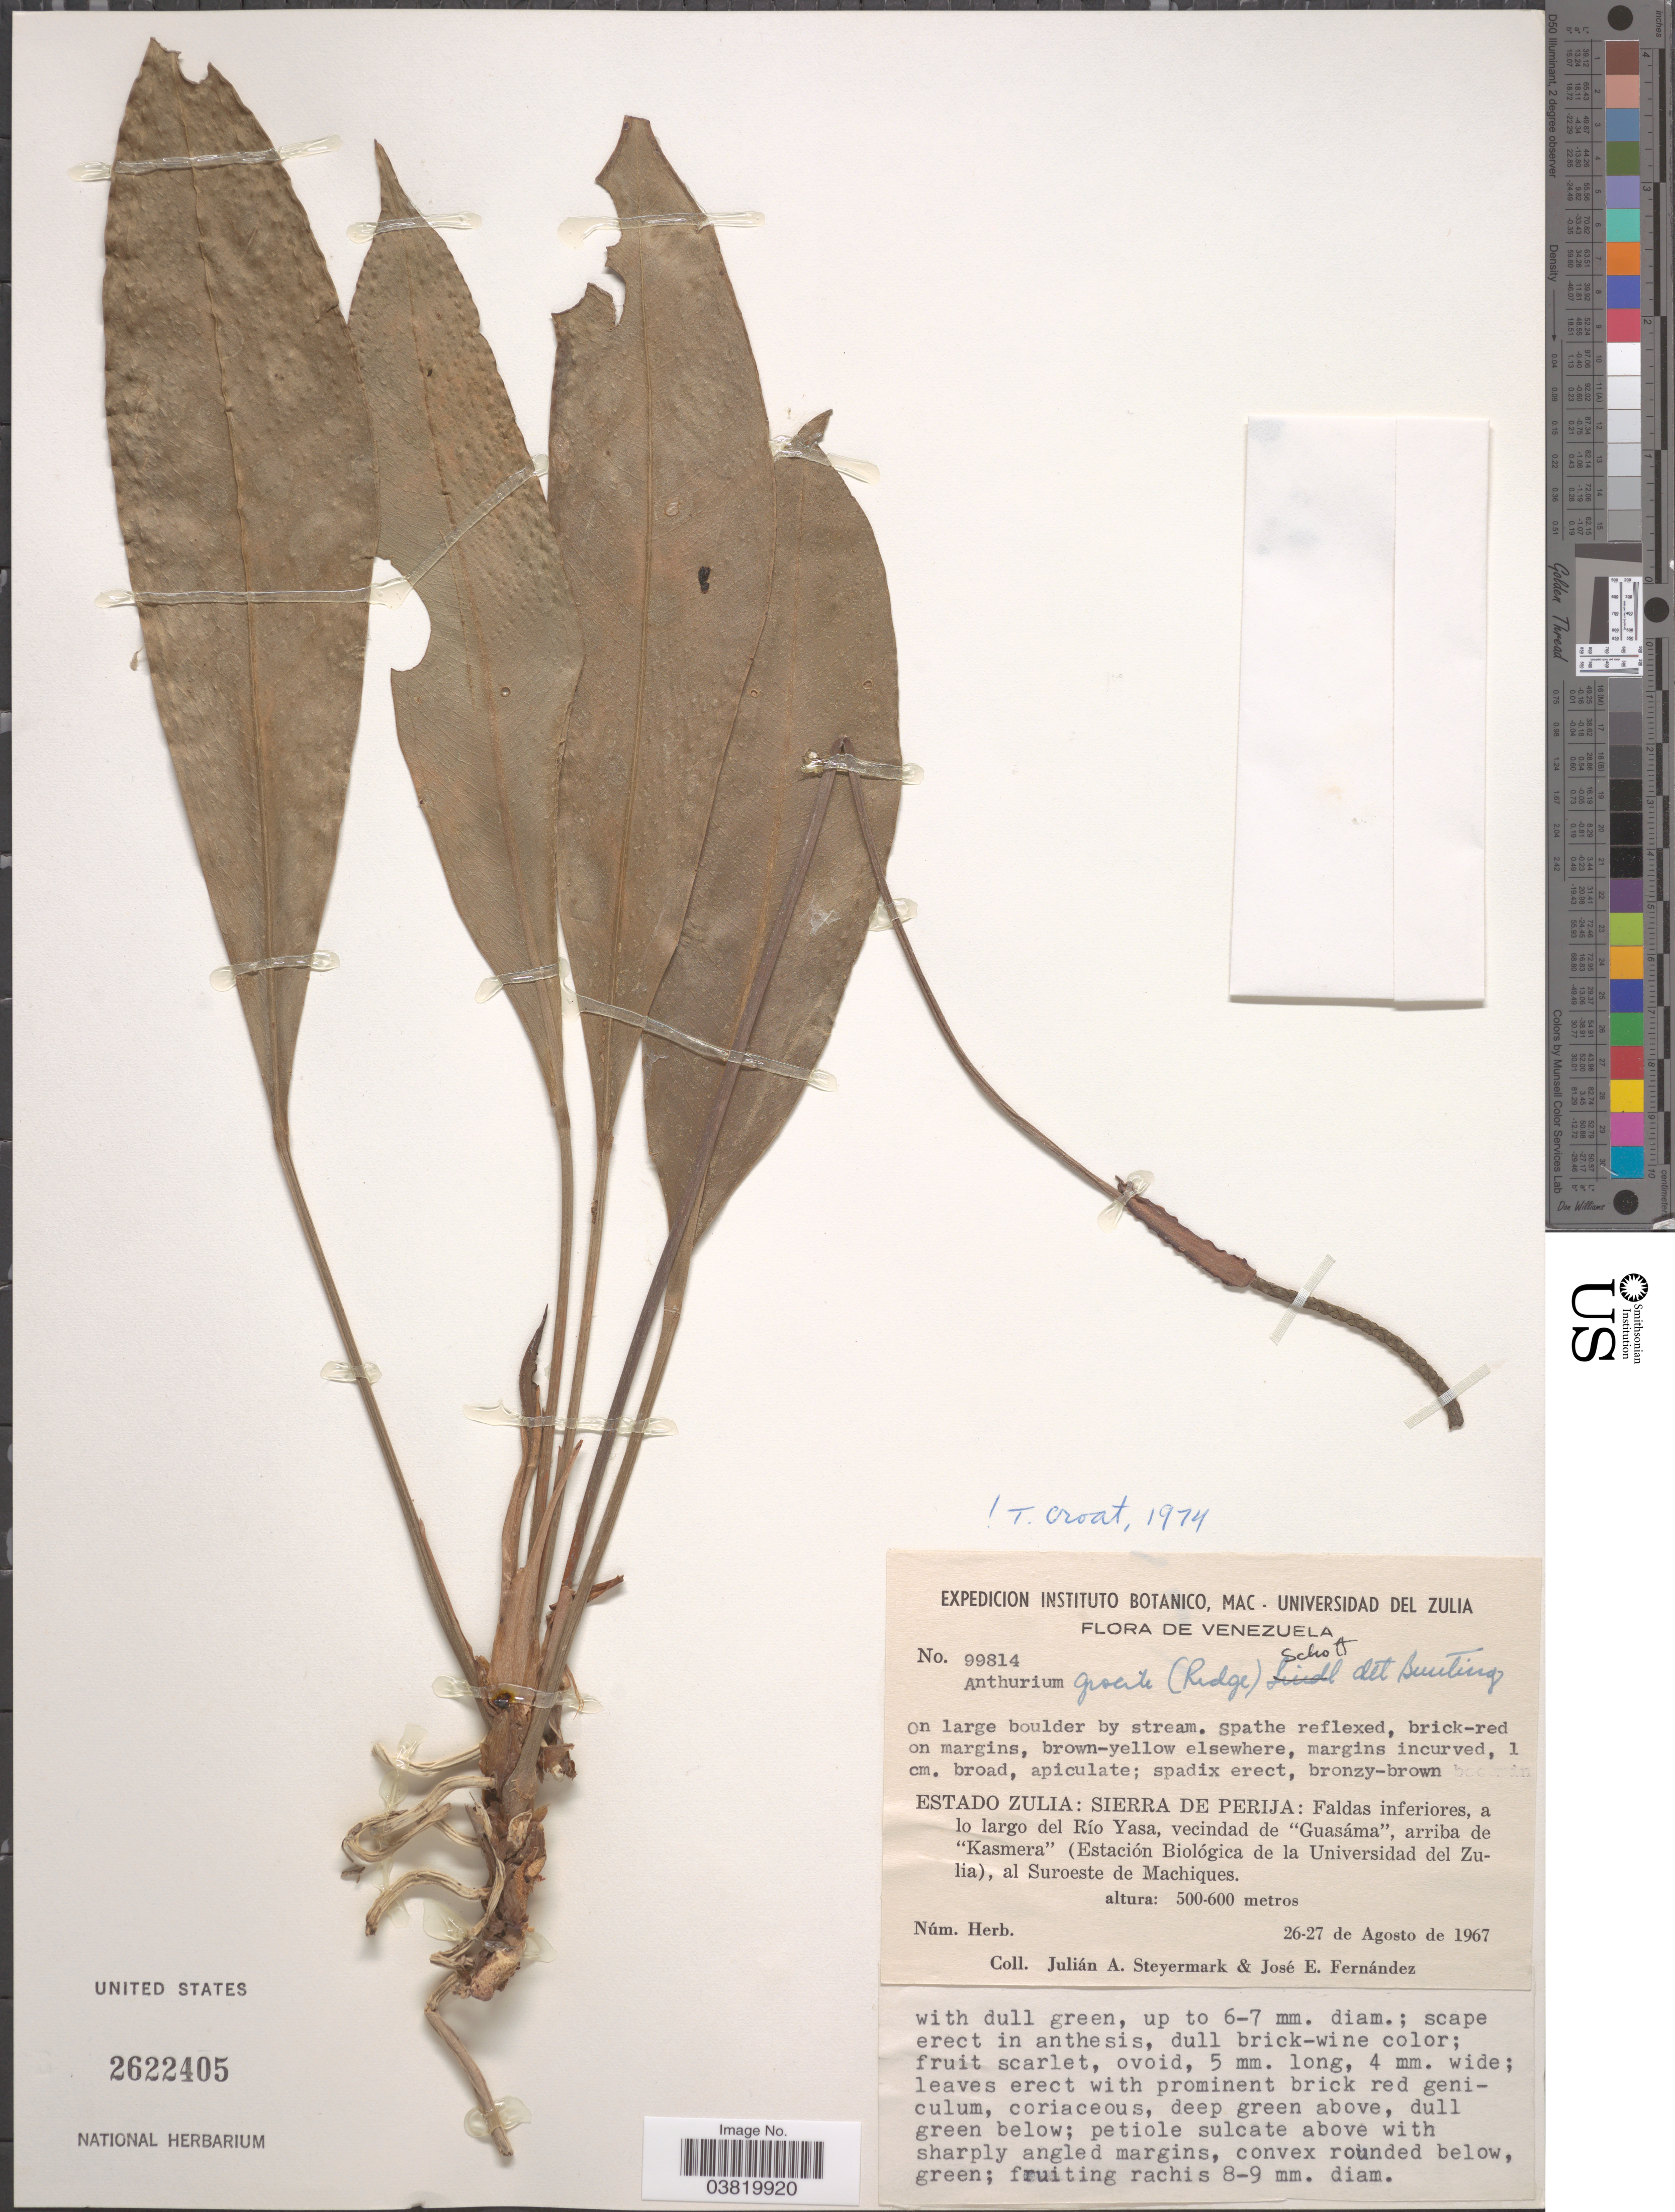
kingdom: Plantae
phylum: Tracheophyta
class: Liliopsida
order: Alismatales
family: Araceae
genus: Anthurium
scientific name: Anthurium gracile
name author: (Rudge) Schott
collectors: J. Steyermark & J. Fernández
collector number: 99814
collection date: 1967-08-26/1967-08-27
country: Venezuela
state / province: Zulia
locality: Sierra de Perija: Faldas inferiores, a lo largo del Río Yasa, vecindad de "Guasáma", arriba de "Kasmera" (Estación Biológica de la Universidad del Zulia), al Suroeste de Machiques.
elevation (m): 500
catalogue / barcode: US 2622405